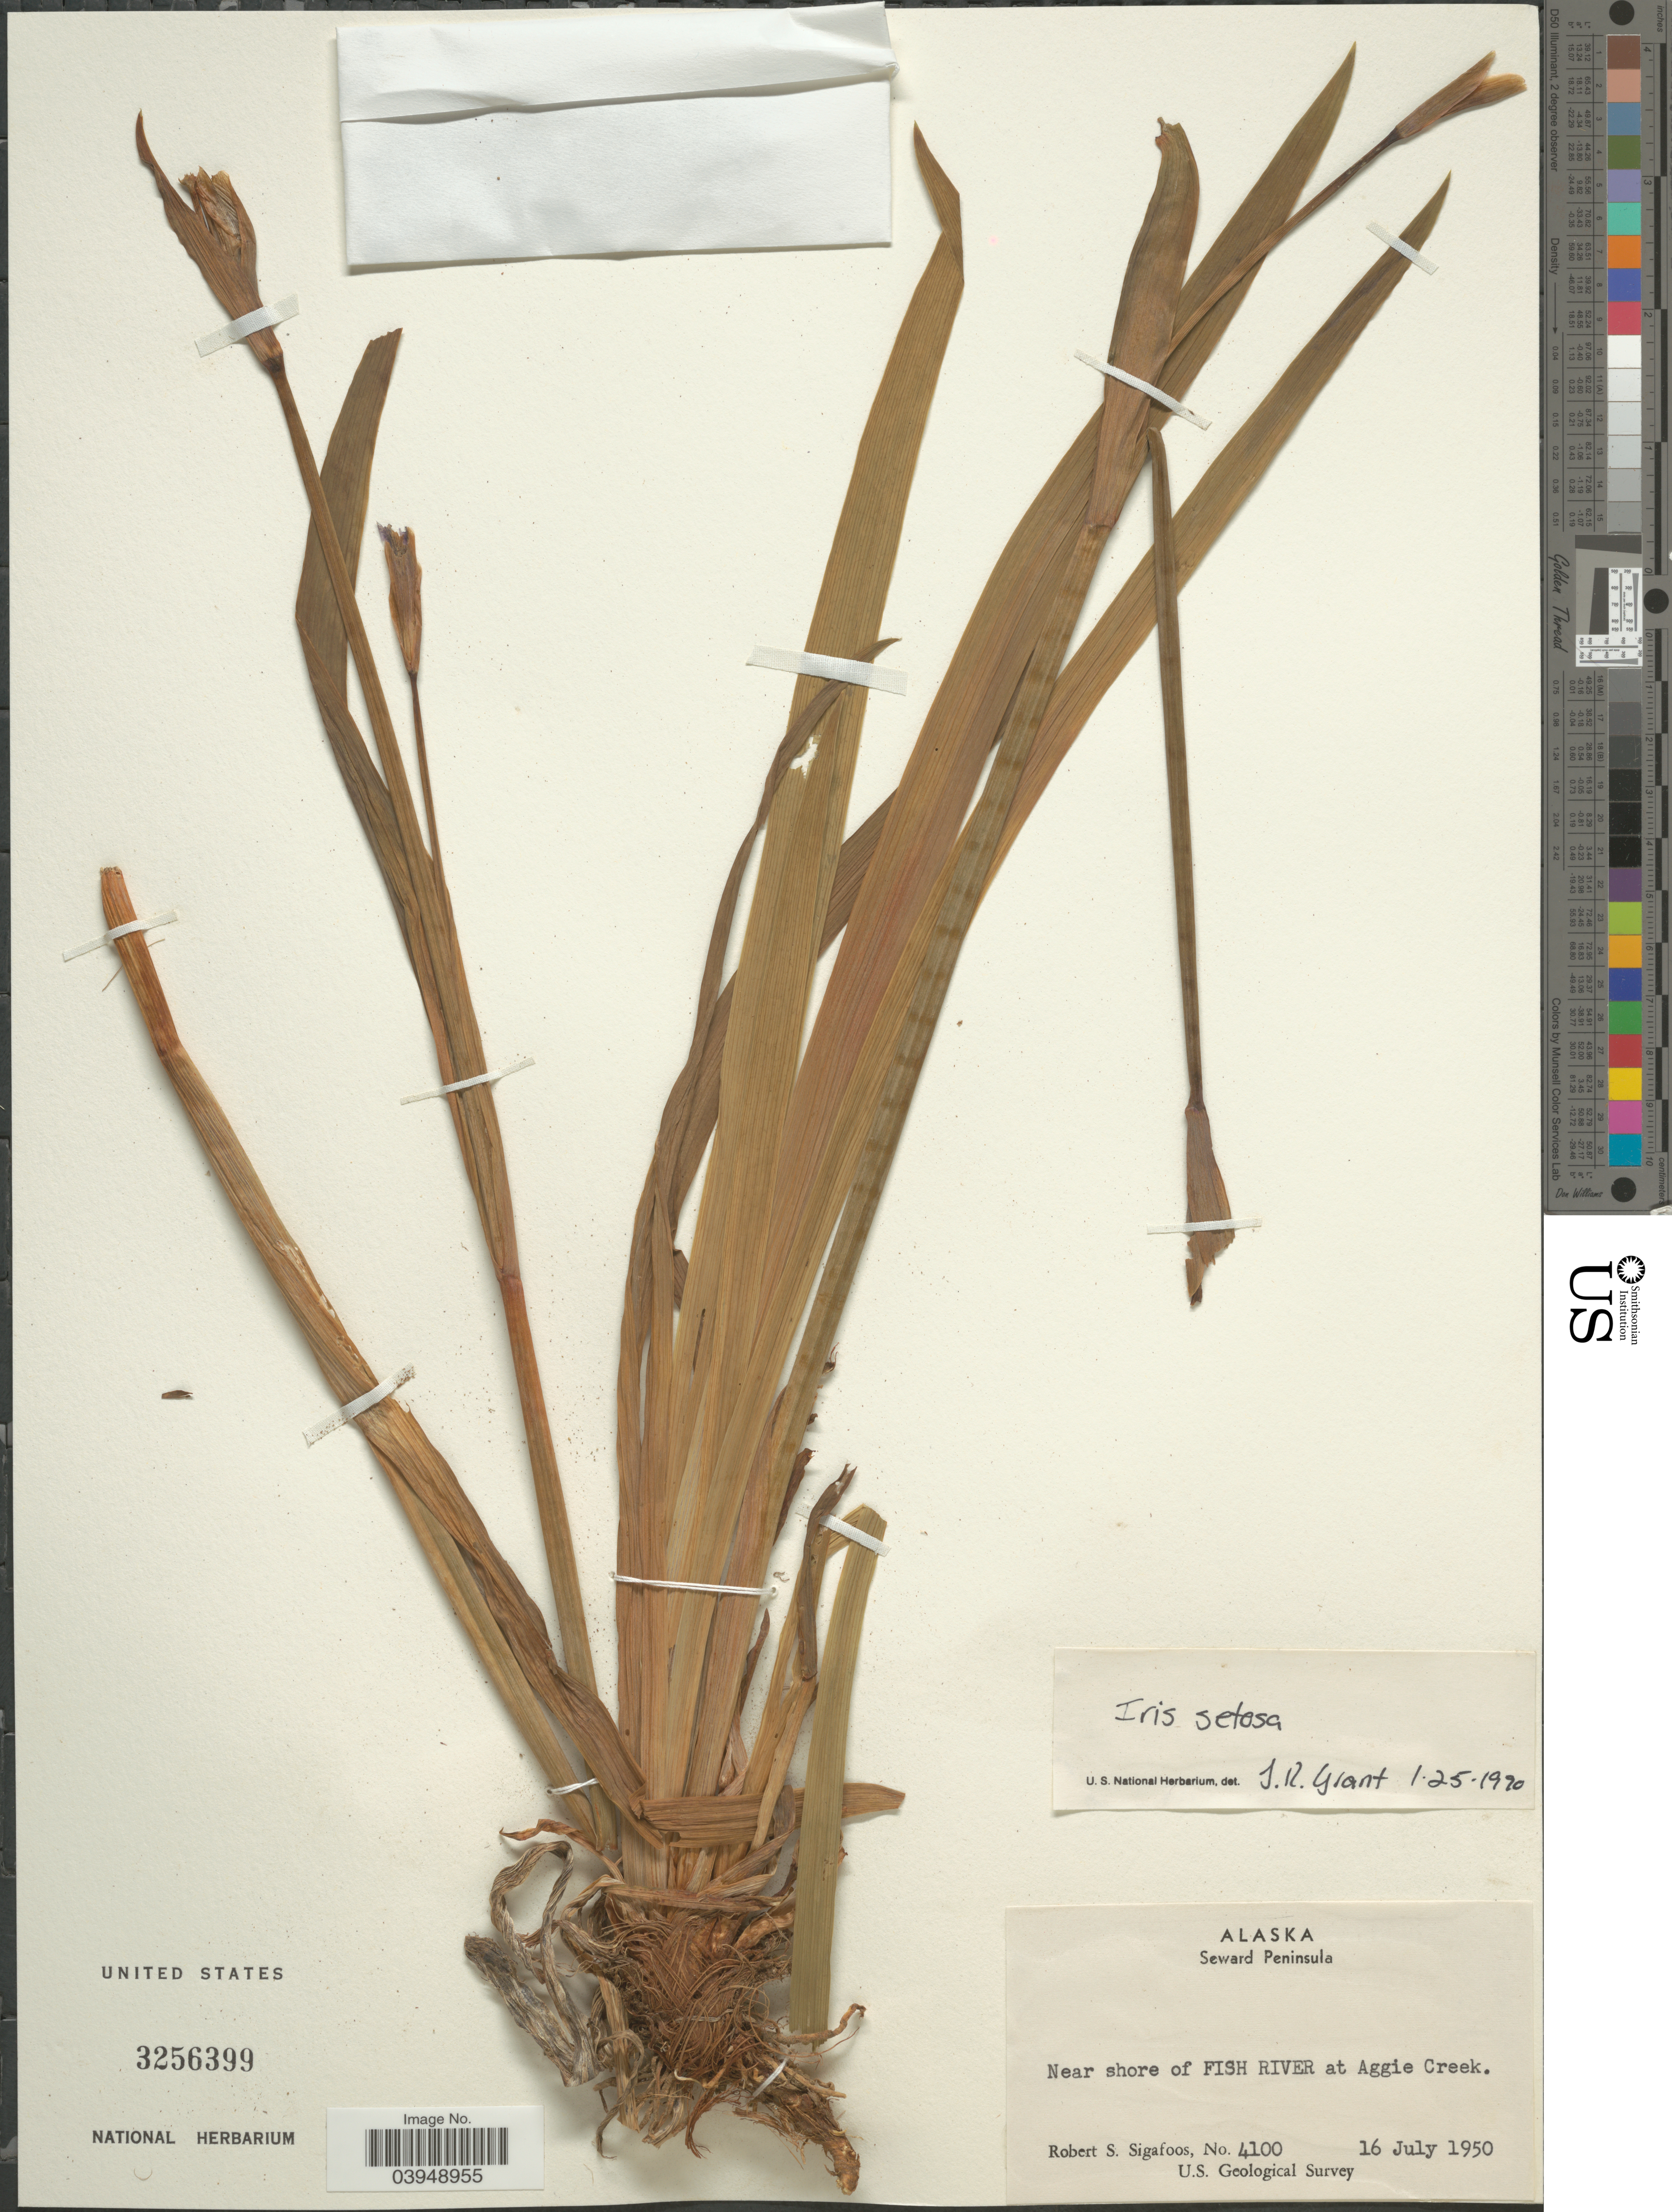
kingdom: Plantae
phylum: Tracheophyta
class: Liliopsida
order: Asparagales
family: Iridaceae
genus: Iris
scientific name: Iris setosa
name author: Pall. ex Link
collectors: R. Sigafoos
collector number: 4100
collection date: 1950-07-16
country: United States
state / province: Alaska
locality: Seward Peninsula. Near shore of Fish River at Aggie Creek.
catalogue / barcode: US 3256399